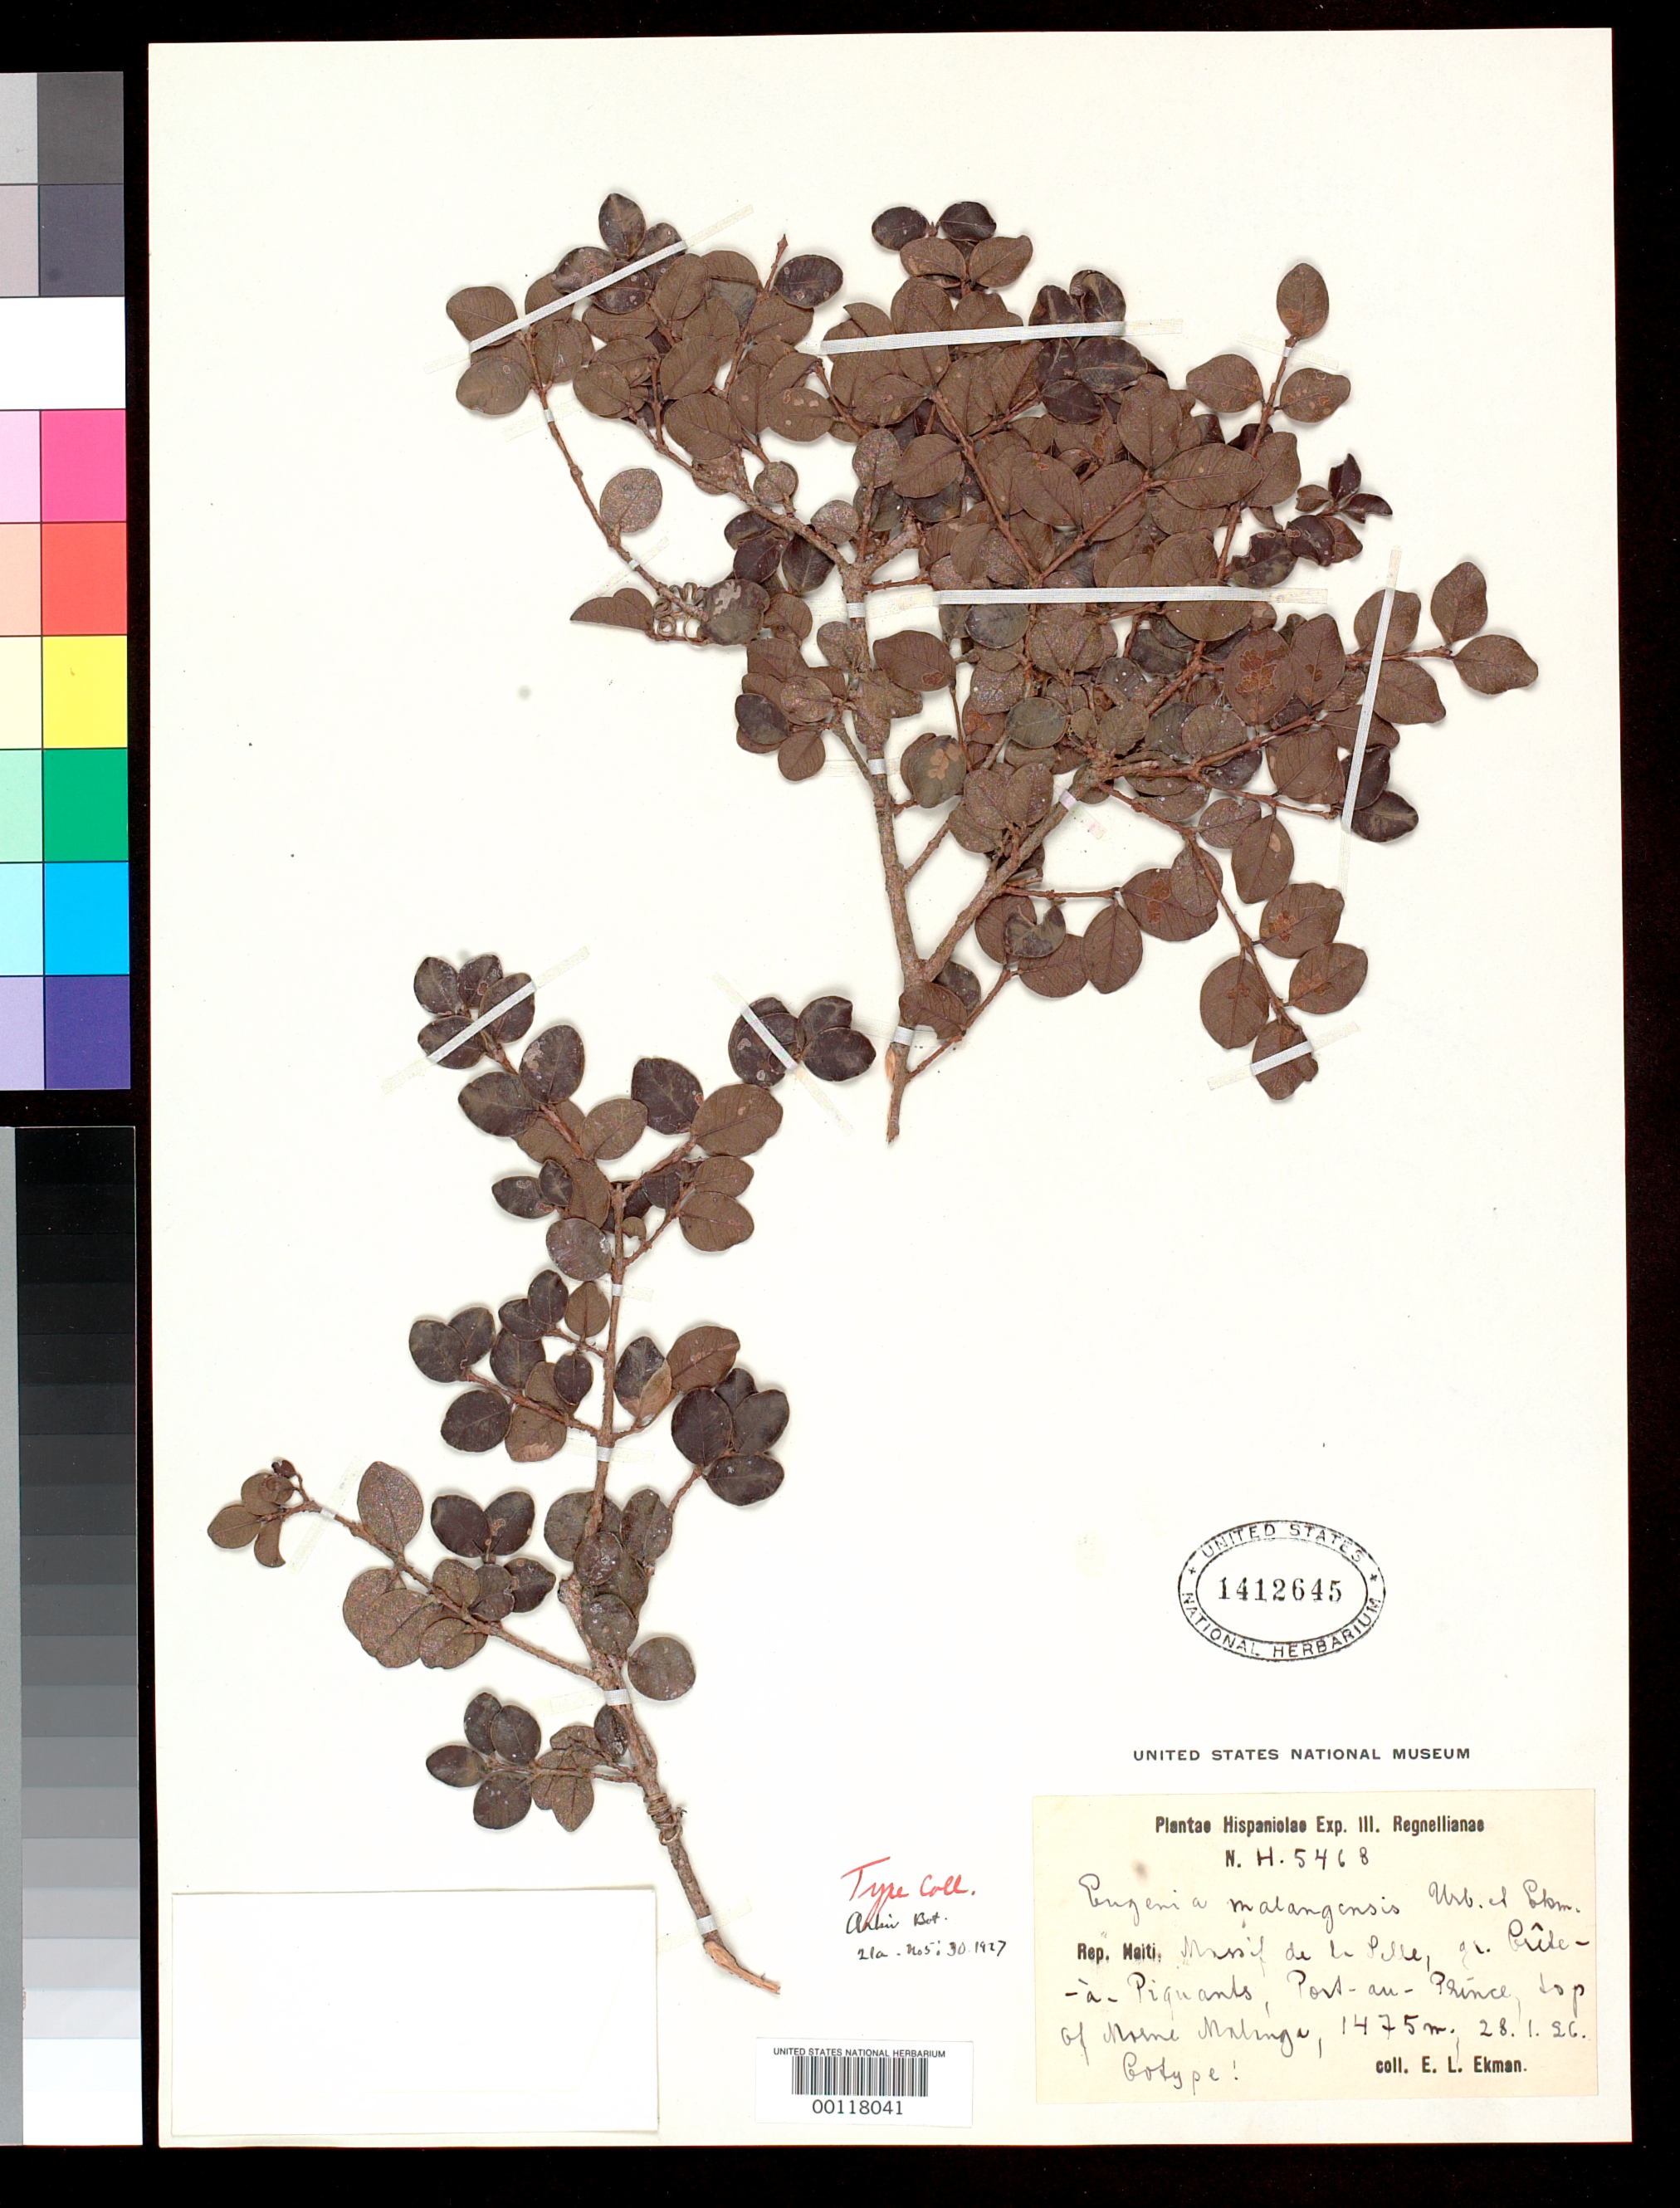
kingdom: Plantae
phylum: Tracheophyta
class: Magnoliopsida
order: Myrtales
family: Myrtaceae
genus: Eugenia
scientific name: Eugenia malangensis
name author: Urb. & Ekman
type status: Isotype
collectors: E. L. Ekman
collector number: H 5468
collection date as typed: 28 Jan 1926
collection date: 1926-01-28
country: Haiti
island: Hispaniola Island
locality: Massif de La Selle prope Port-au-Prince in Cacumine Morne Malanga.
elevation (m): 1475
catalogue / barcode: US 1412645